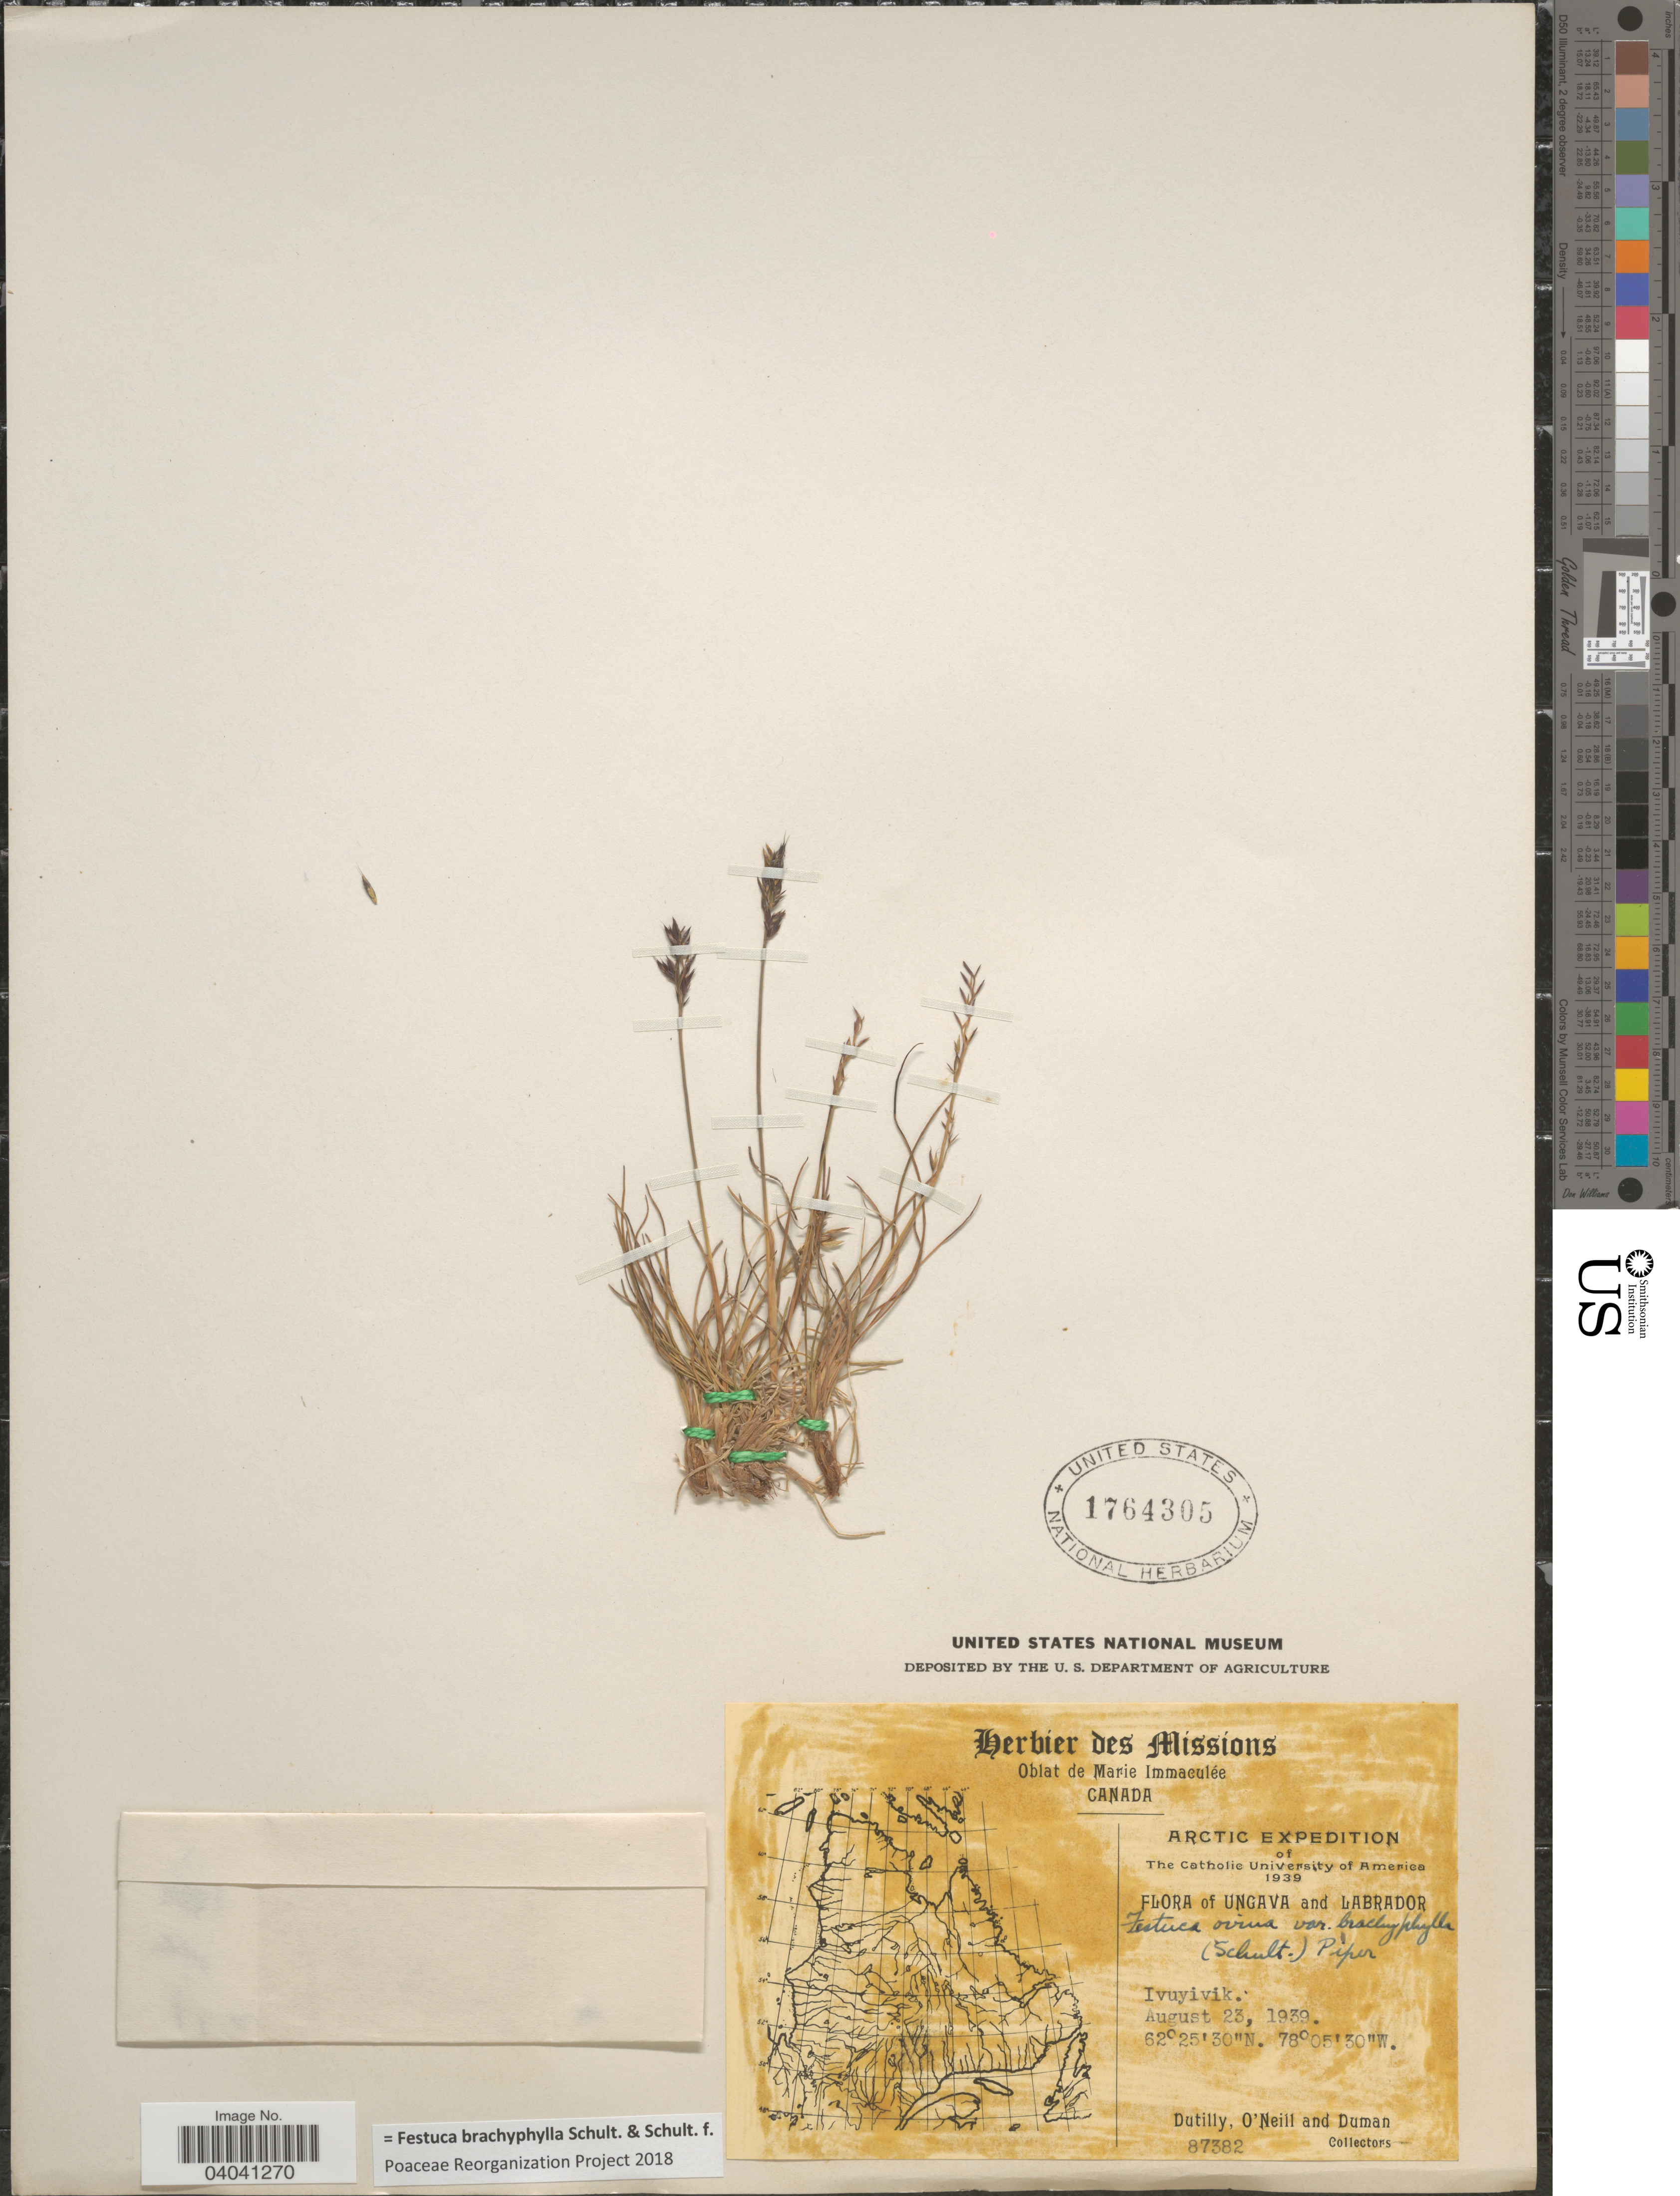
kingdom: Plantae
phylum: Tracheophyta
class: Liliopsida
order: Poales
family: Poaceae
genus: Festuca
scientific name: Festuca brachyphylla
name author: Schult. & Schult. f.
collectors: -. Dutilly, -. O'Neill & -. Duman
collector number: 87382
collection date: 1939-08-23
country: Canada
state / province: Newfoundland and Labrador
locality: Ungava and Labrador. Ivuyivik.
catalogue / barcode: US 1764305